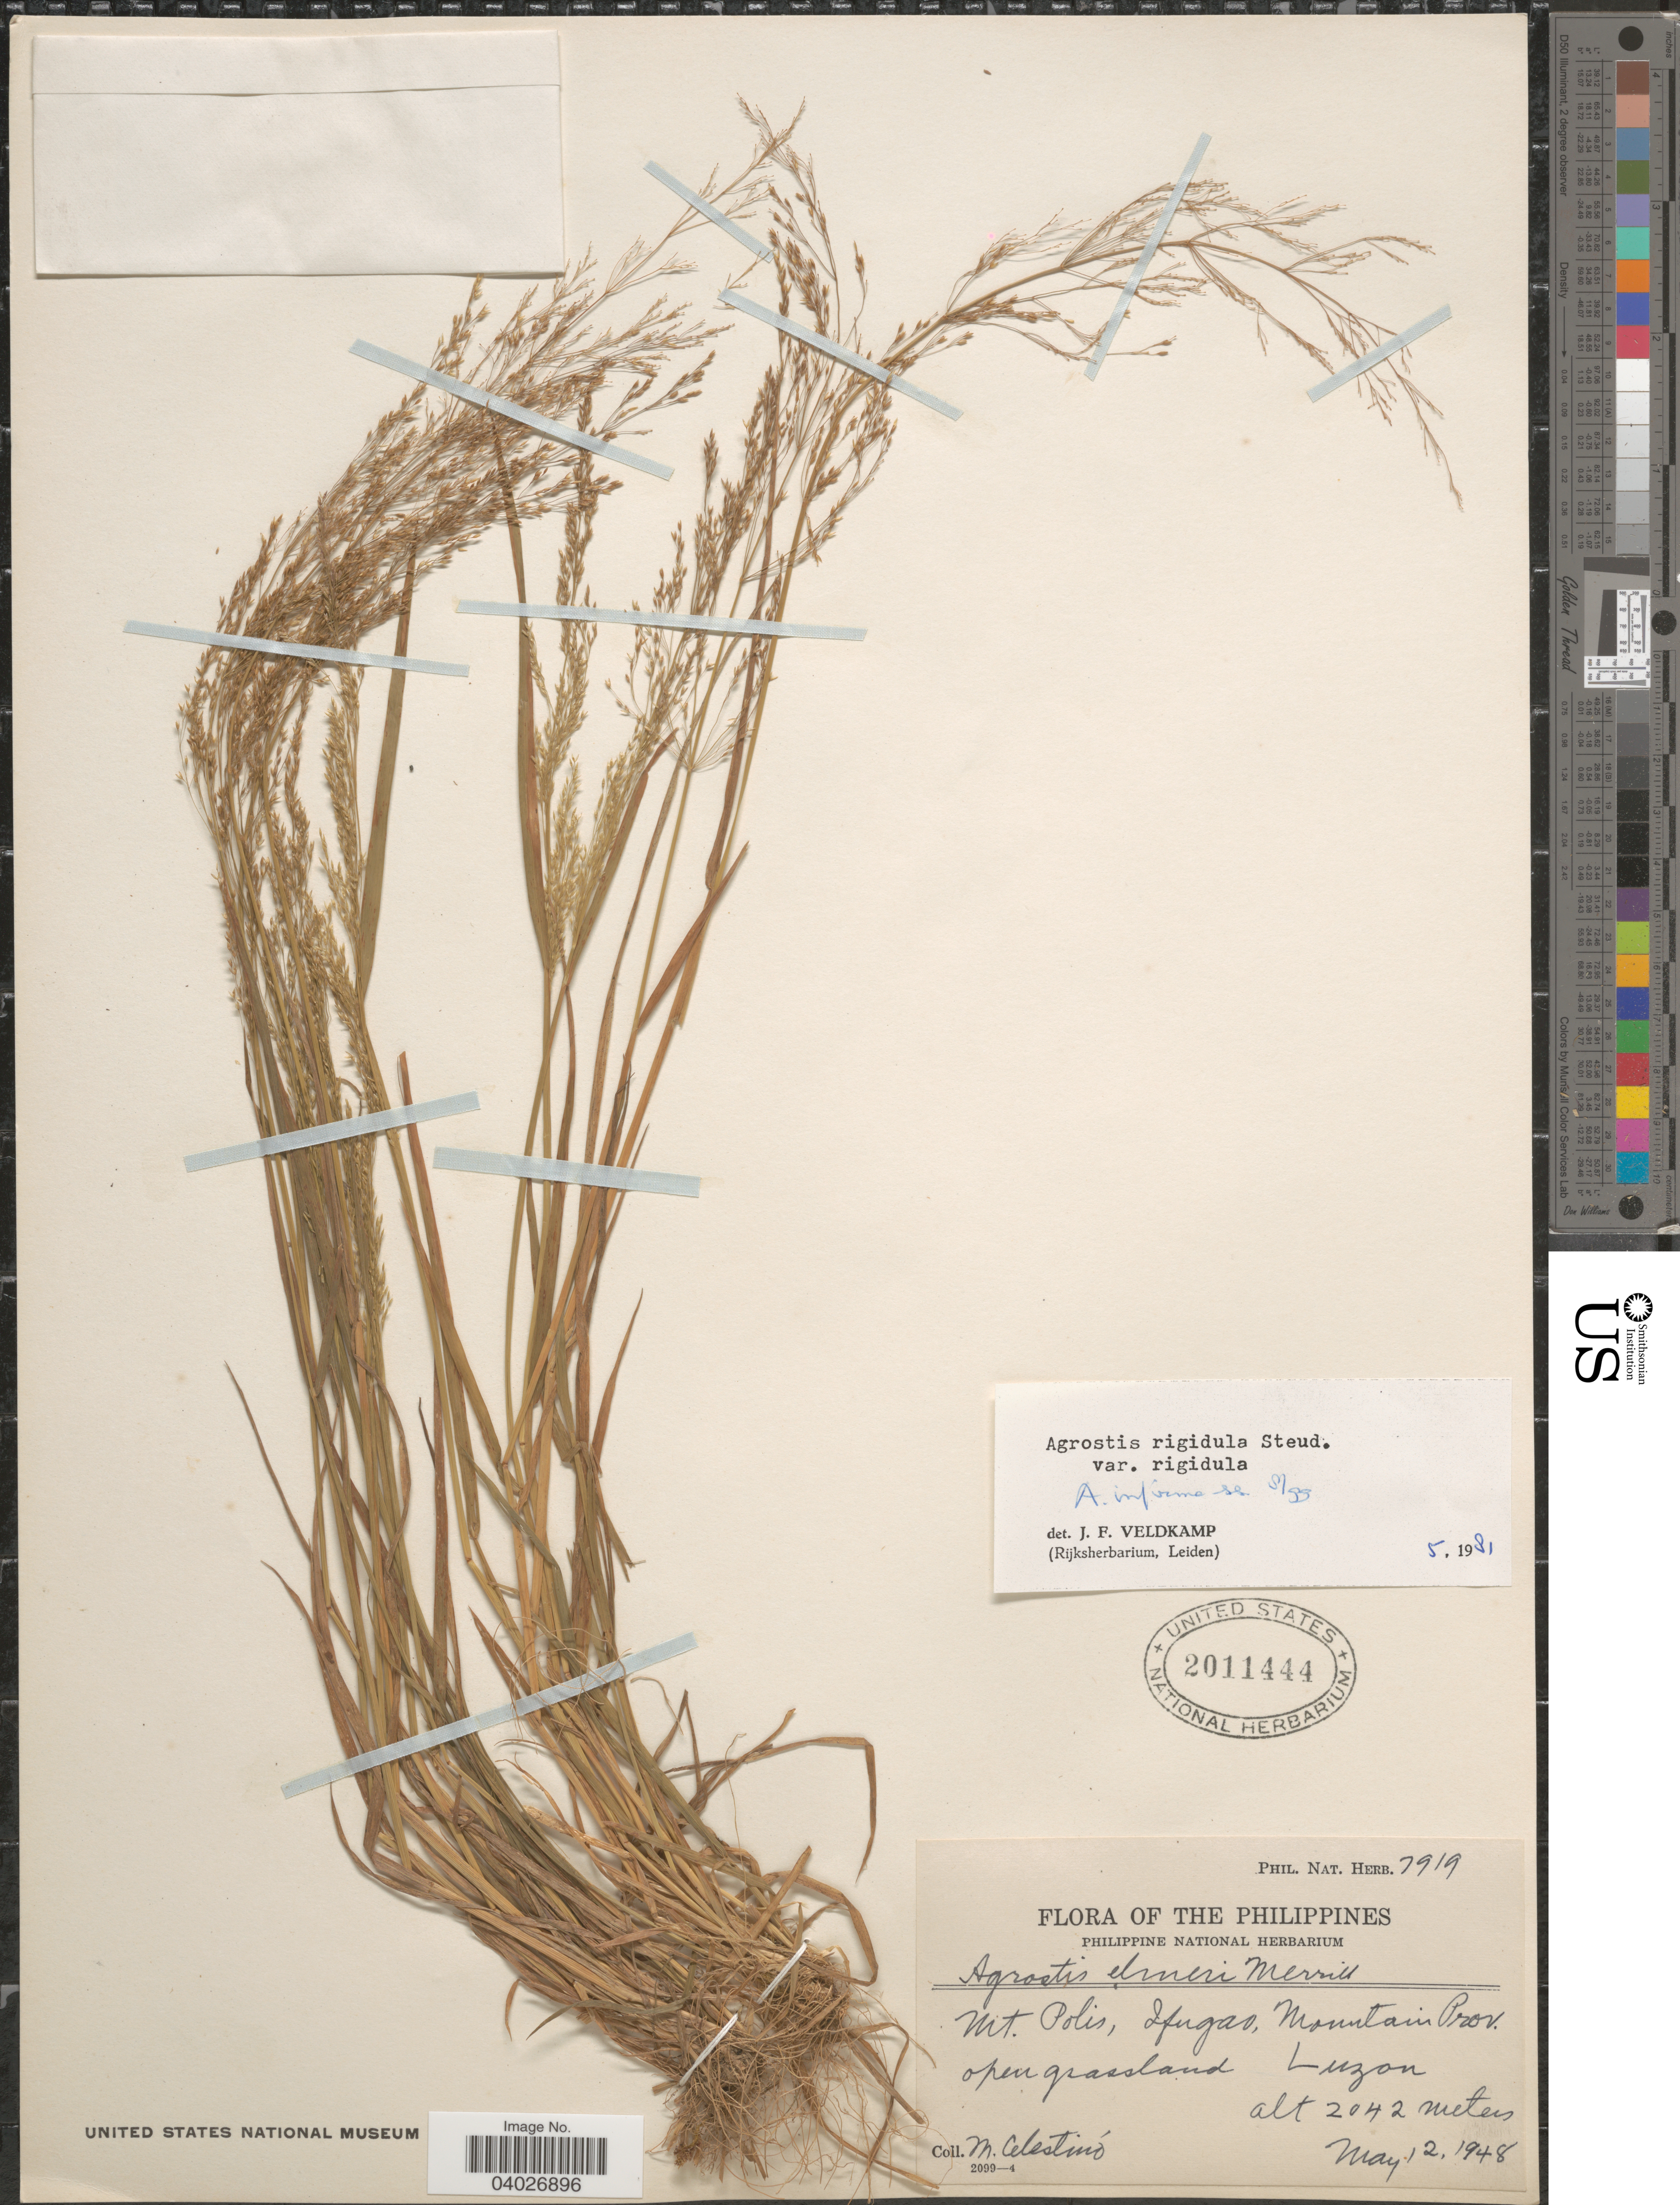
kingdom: Plantae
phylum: Tracheophyta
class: Liliopsida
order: Poales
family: Poaceae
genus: Agrostis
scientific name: Agrostis infirma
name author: Büse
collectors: M. Celestino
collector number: Phil. Nat. Herb. 7919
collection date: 1948-05-12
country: Philippines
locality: Mt. Polis, Ifugao, Mountain Prov. Luzon.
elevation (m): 2042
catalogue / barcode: US 2011444